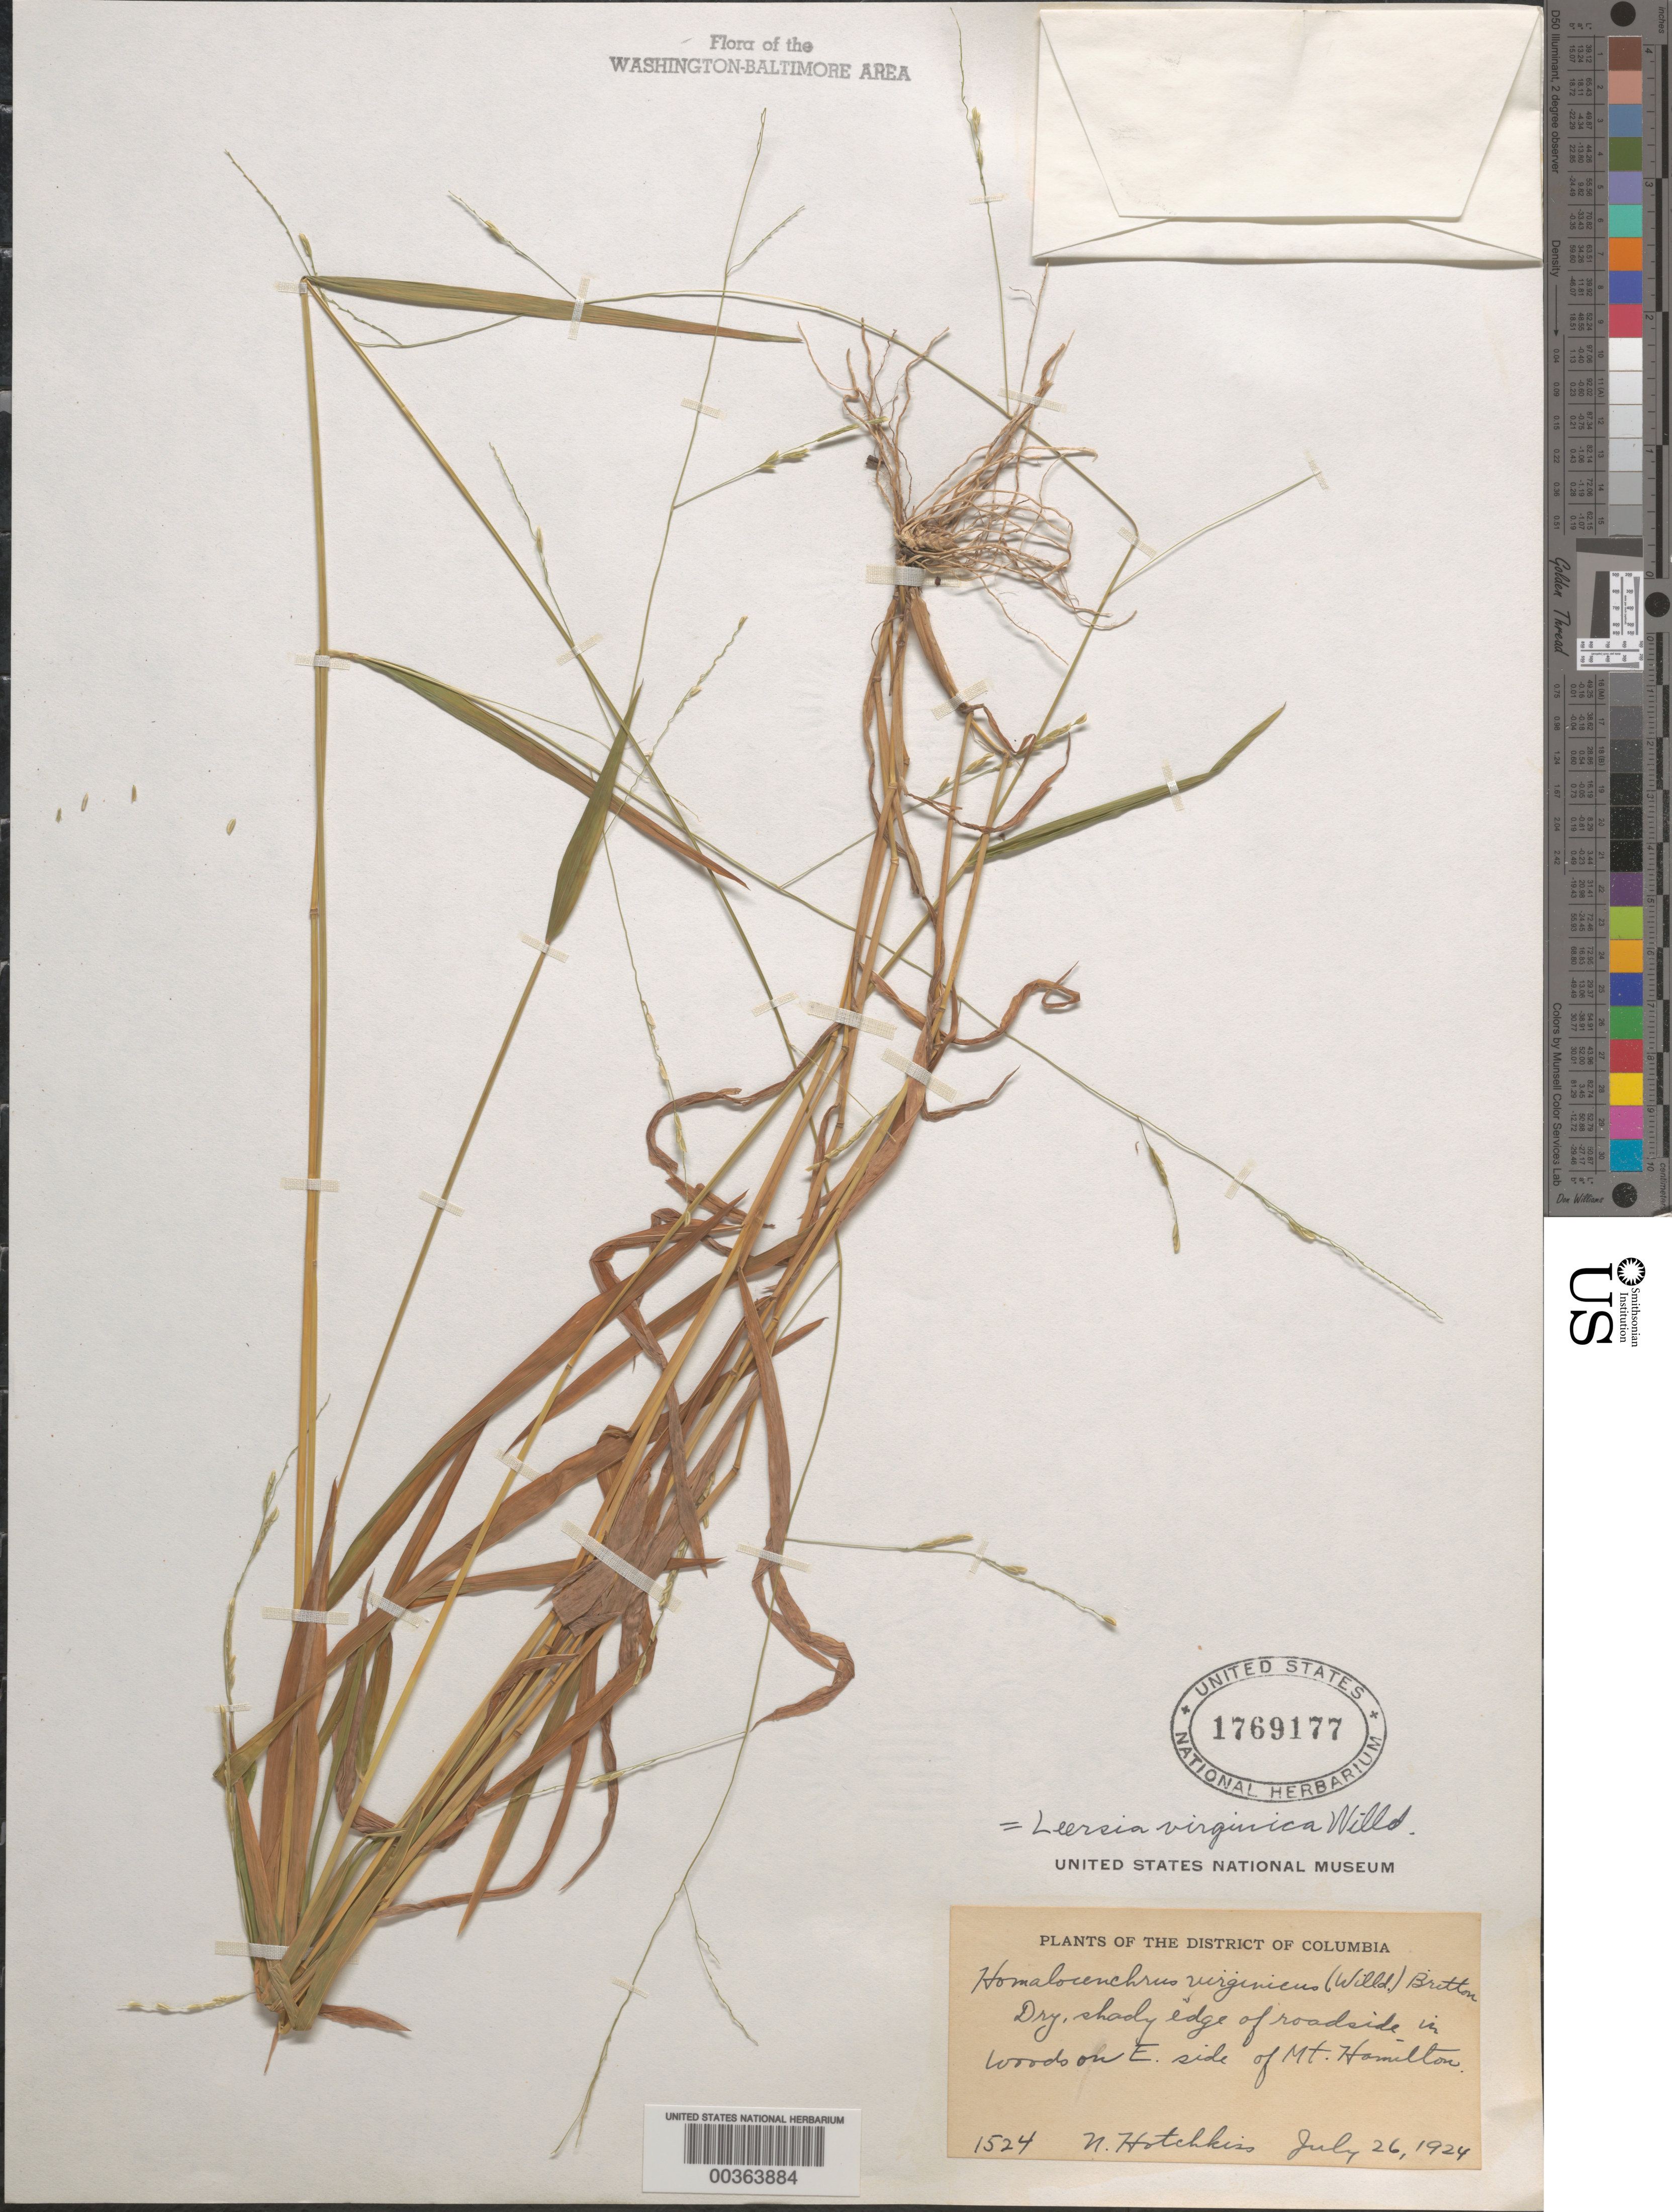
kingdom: Plantae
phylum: Tracheophyta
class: Liliopsida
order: Poales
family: Poaceae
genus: Leersia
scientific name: Leersia virginica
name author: Willd.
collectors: N. Hotchkiss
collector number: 1524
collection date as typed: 26 Jul 1924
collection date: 1924-07-26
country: United States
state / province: District of Columbia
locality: Mount Hamilton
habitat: Dry shady edge of roadside in woods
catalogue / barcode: US 1769177